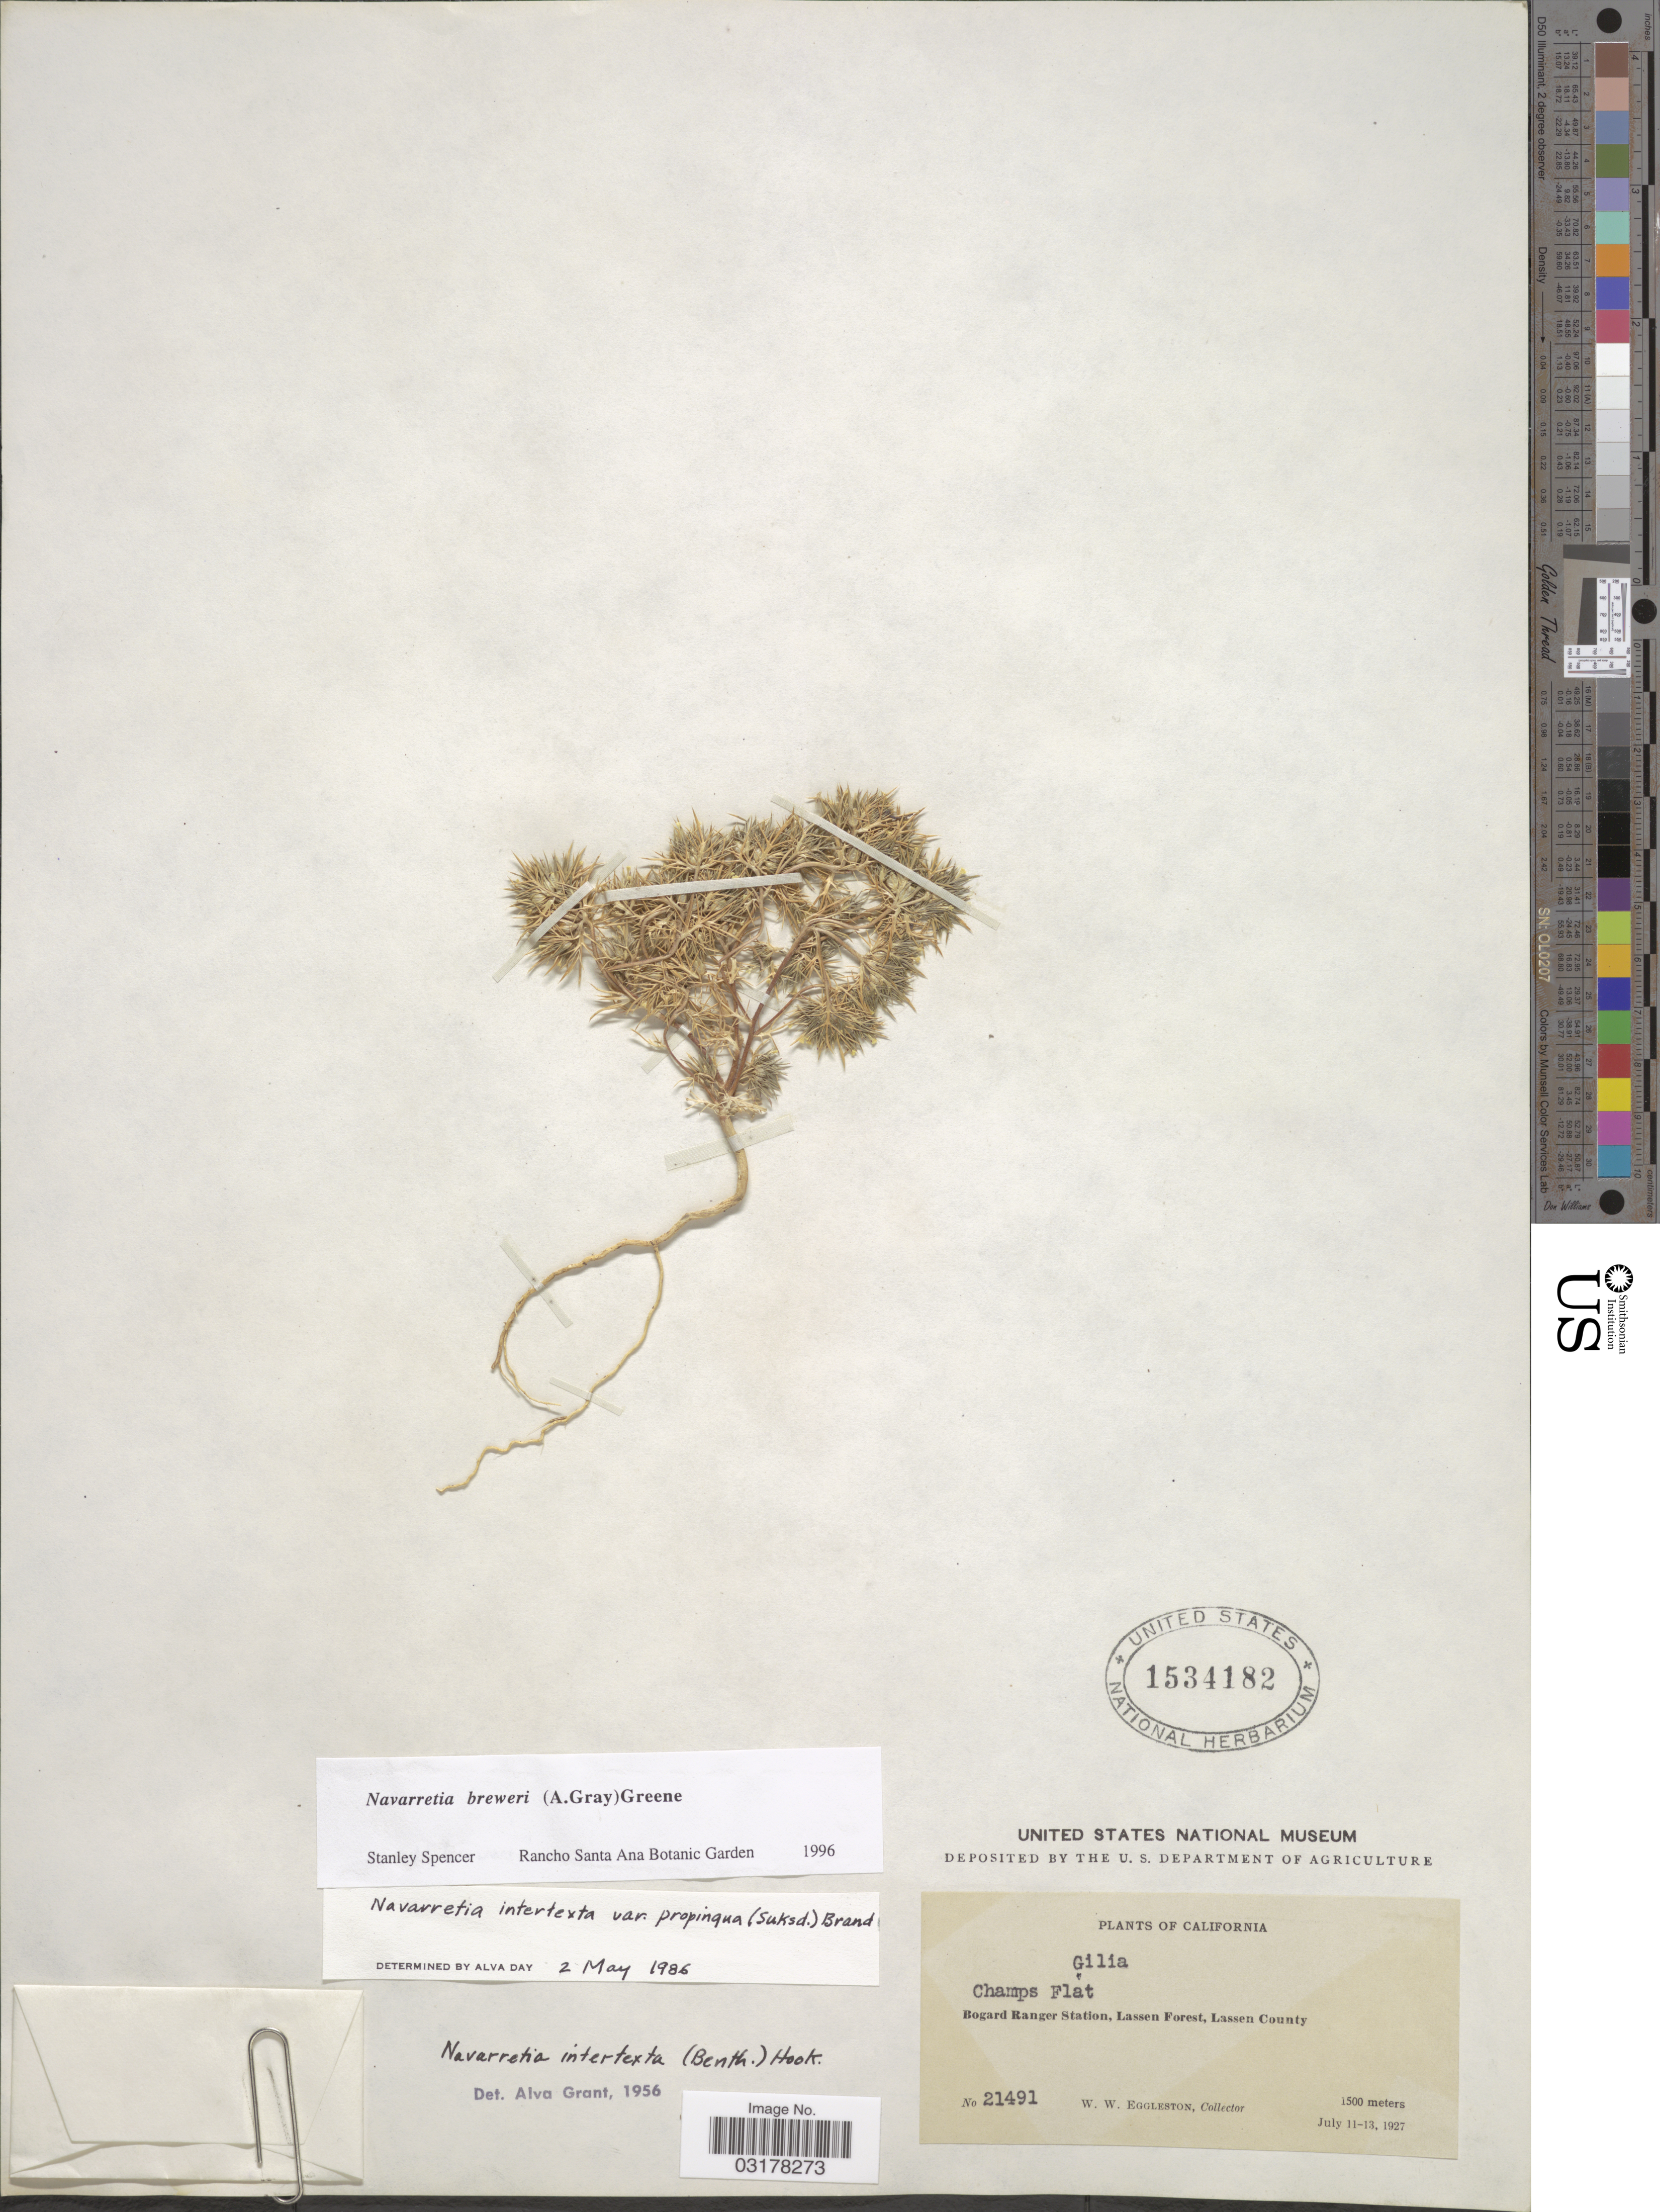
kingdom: Plantae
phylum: Tracheophyta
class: Magnoliopsida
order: Ericales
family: Polemoniaceae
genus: Navarretia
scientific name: Navarretia breweri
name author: (A. Gray) Greene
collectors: W. W. Eggleston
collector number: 21491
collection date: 1927-07-11/1927-07-13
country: United States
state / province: California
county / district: Lassen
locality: Champs Flat. Bogard Ranger Station, Lassen Forest, Lassen County.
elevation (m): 1500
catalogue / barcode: US 1534182